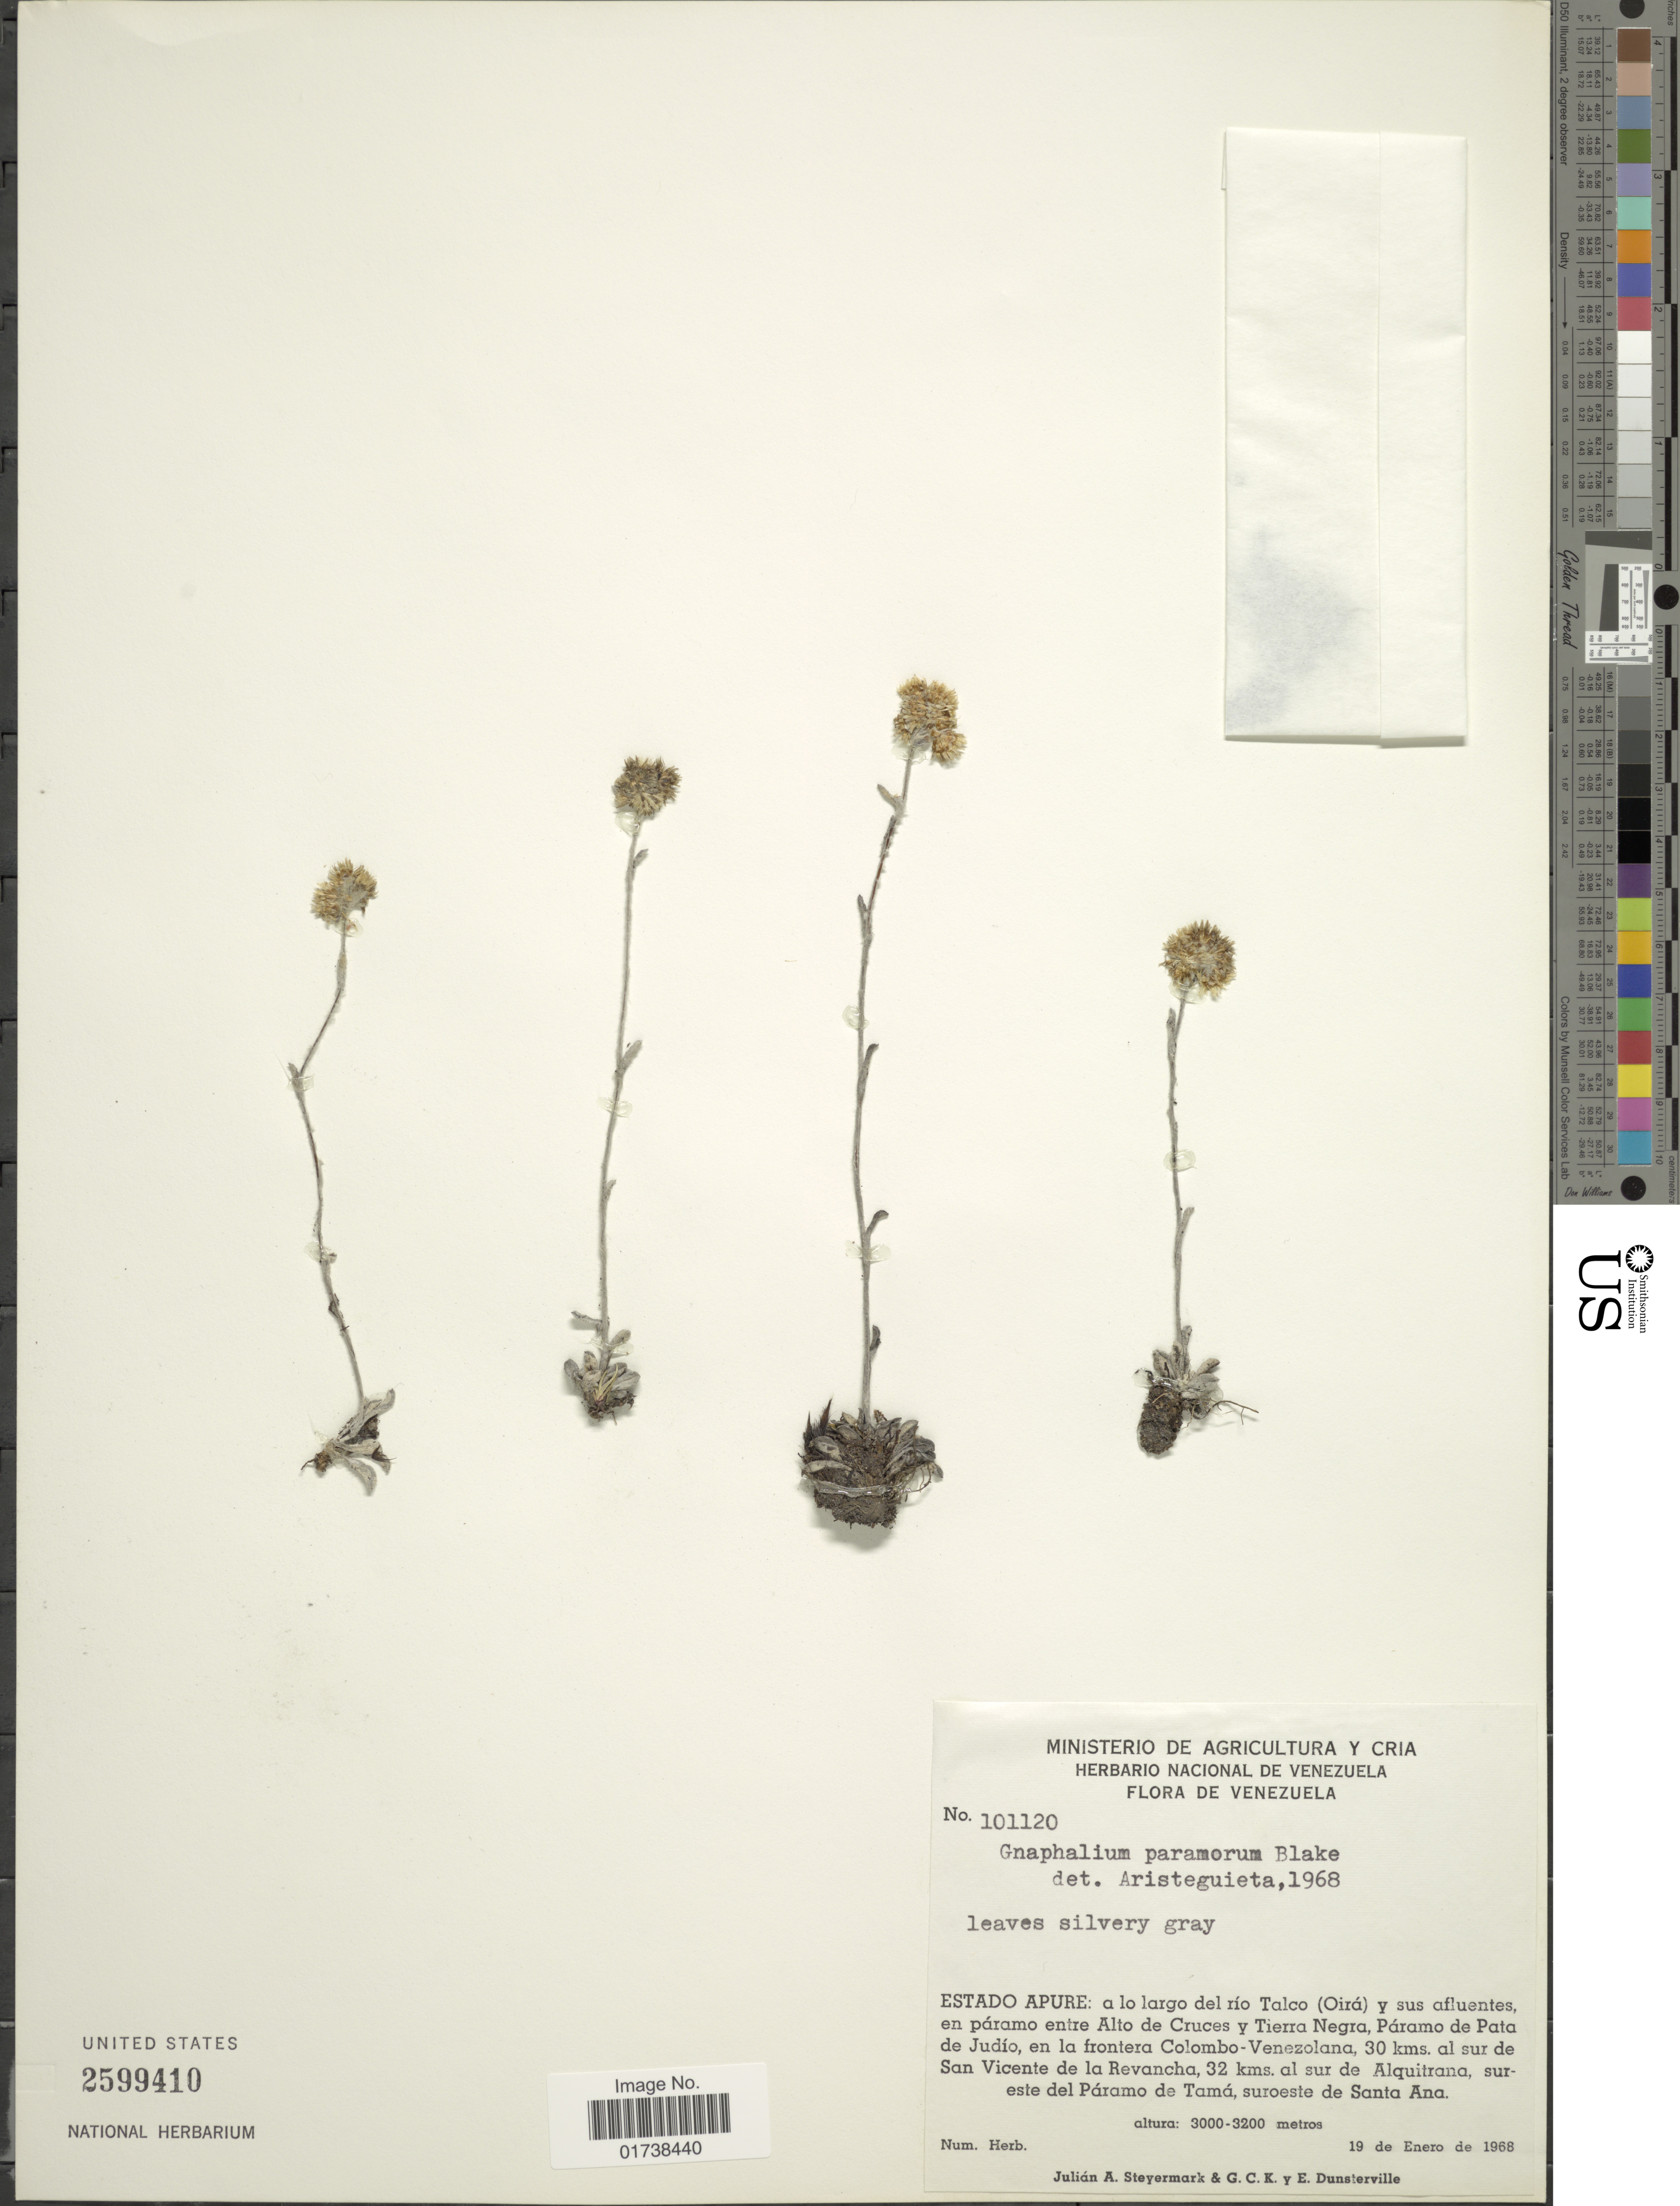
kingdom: Plantae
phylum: Tracheophyta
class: Magnoliopsida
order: Asterales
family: Asteraceae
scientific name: Orognaphalon paramorum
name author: (S.F. Blake) G.L. Nesom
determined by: Nesom, Guy L.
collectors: J. Steyermark, G. C. K. Dunsterville & E. Dunsterville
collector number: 101120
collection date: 1968-02-19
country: Venezuela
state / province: Apure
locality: A lo largo del rio Talca (Oira) y sus alfuentes en paramo entre Alto de Cruces y Tierra Negra, Paramo de Pata de Judio, en la frontera Colombo - Venezolana, 30 kms. al sur de San Vicente de la Revancha, 32 kms. al Sur de Alquitrana, sur este del Paramo de Tama, suroeste de Santa Ana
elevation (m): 3000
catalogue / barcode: US 2599410